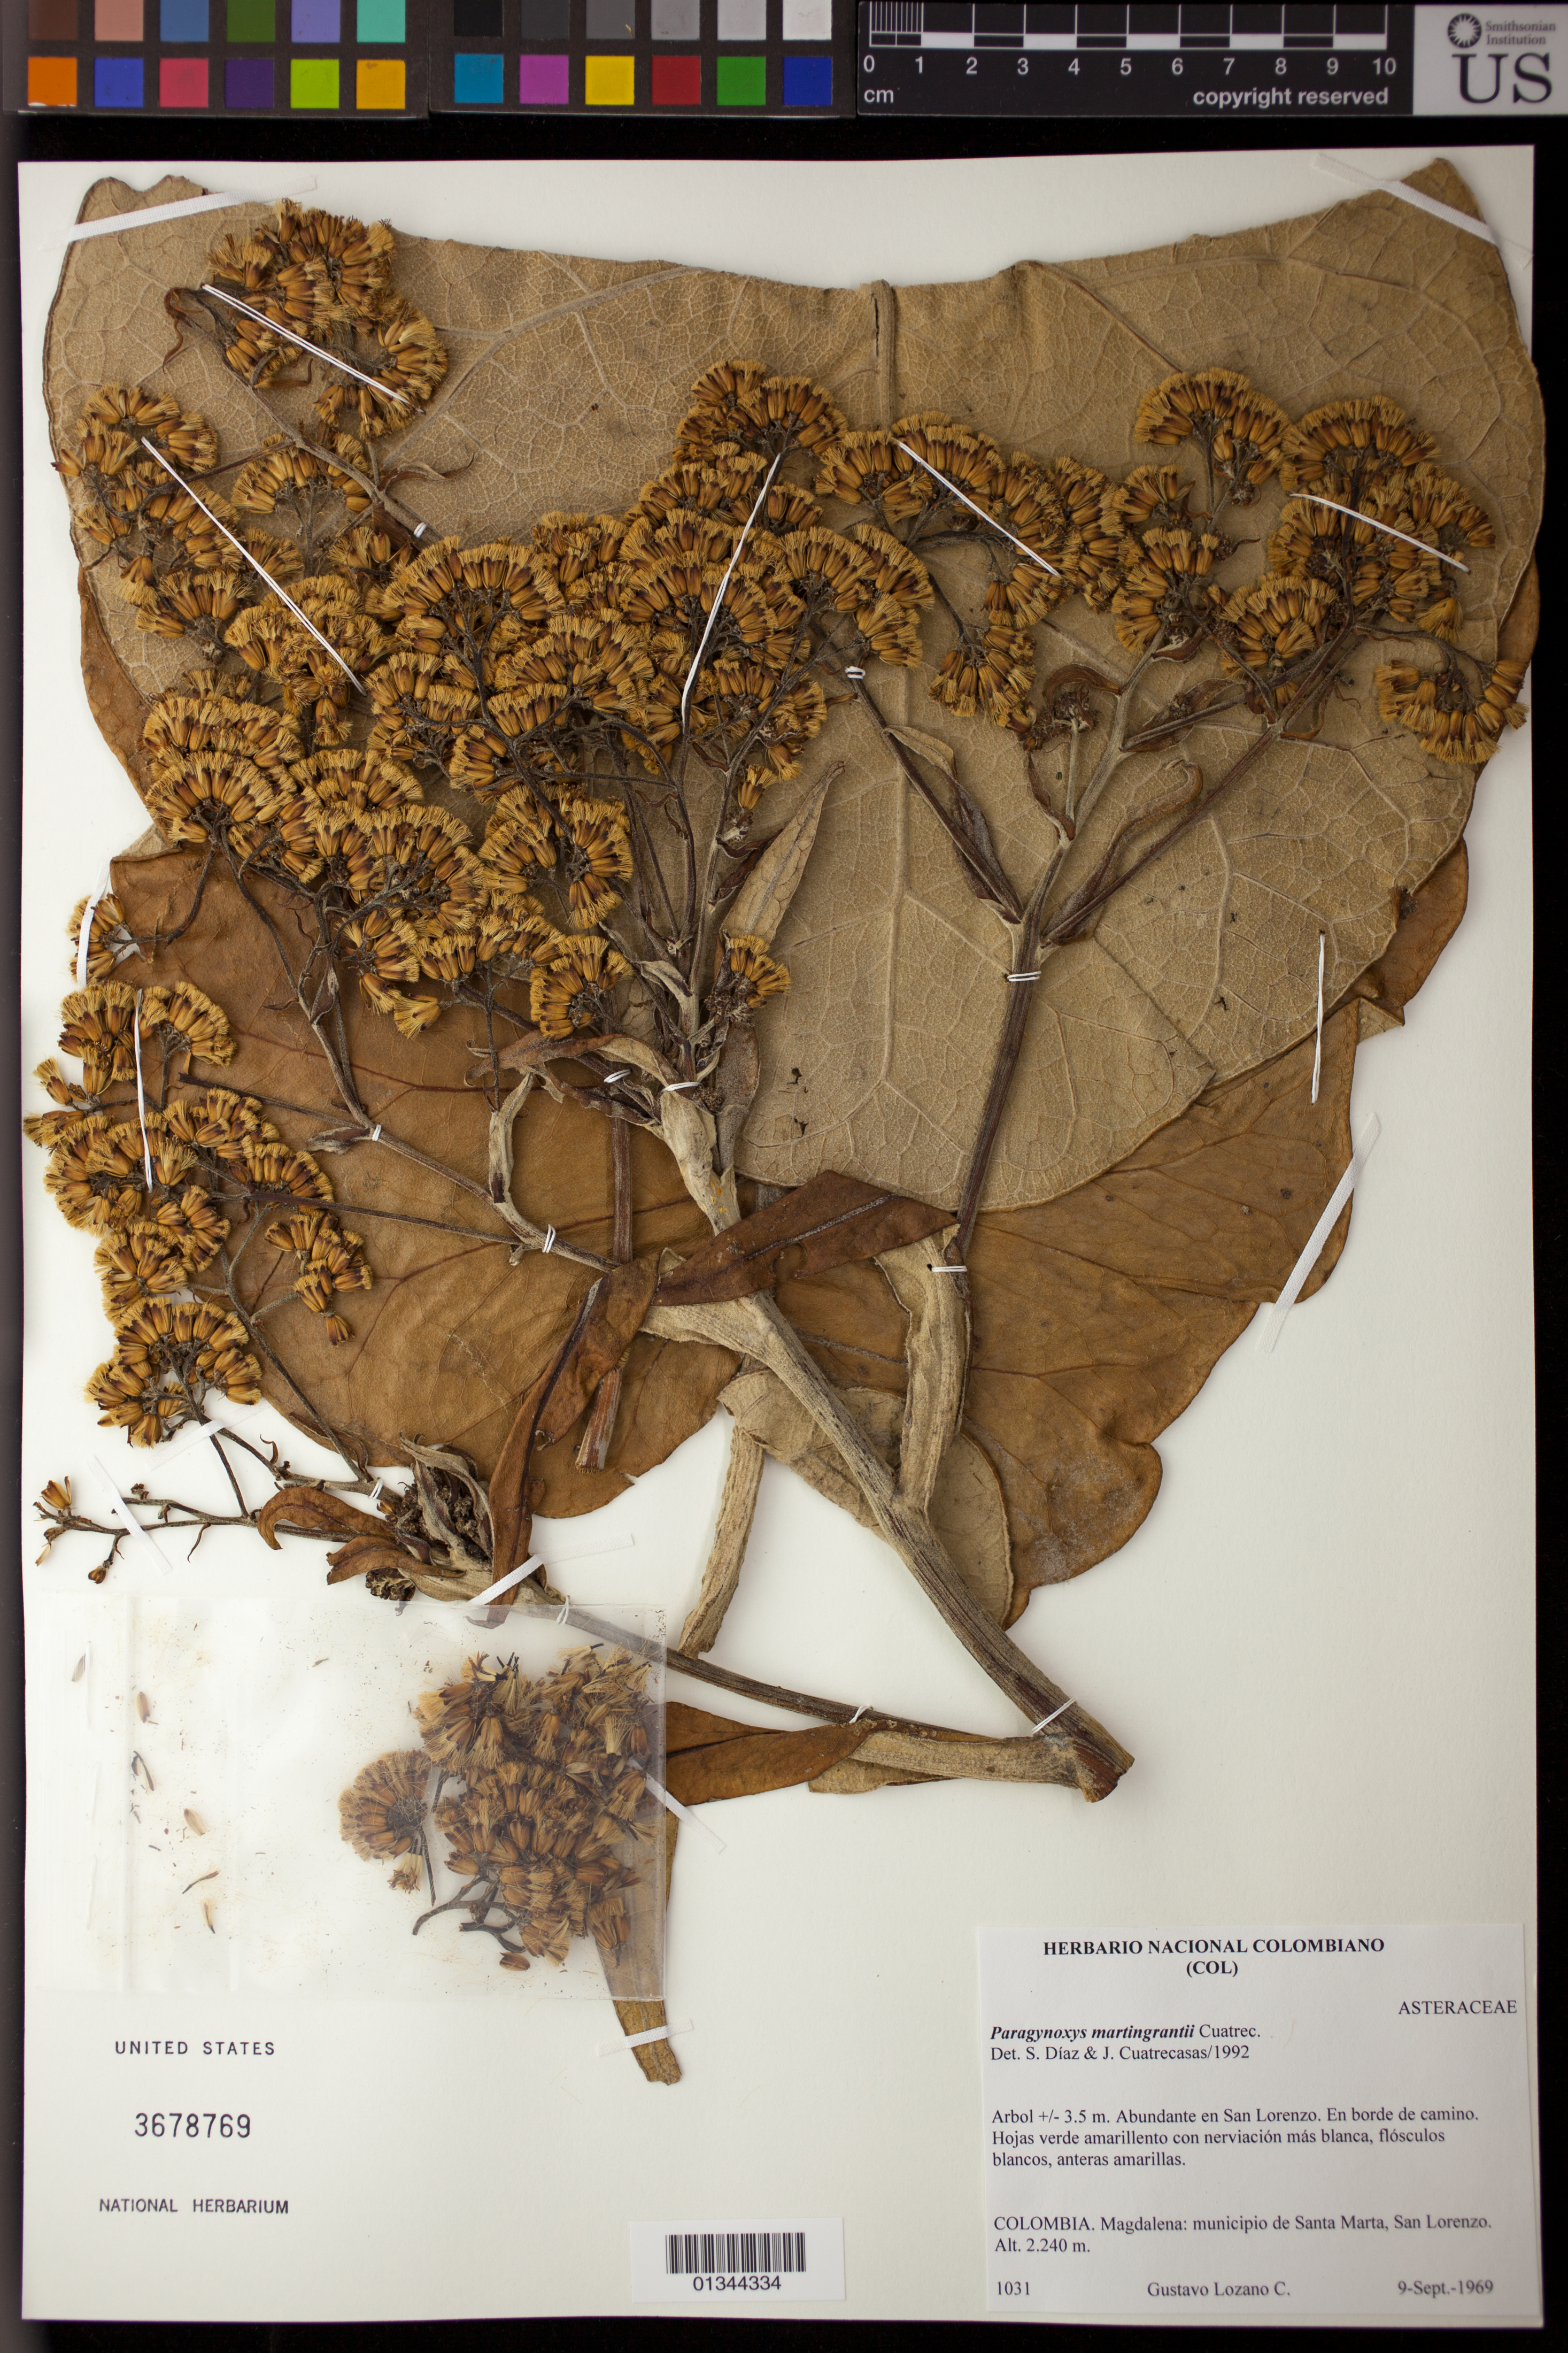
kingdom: Plantae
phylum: Tracheophyta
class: Magnoliopsida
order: Asterales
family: Asteraceae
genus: Paragynoxys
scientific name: Paragynoxys martingrantii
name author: Cuatrec.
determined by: Díaz, S.; Cuatrecasas, J.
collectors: G. Lozano-Contreras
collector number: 1031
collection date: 1969-09-09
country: Colombia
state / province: Magdalena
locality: Municipio de Santa Marta, San Lorenzo.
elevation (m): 2240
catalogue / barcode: US 3678769